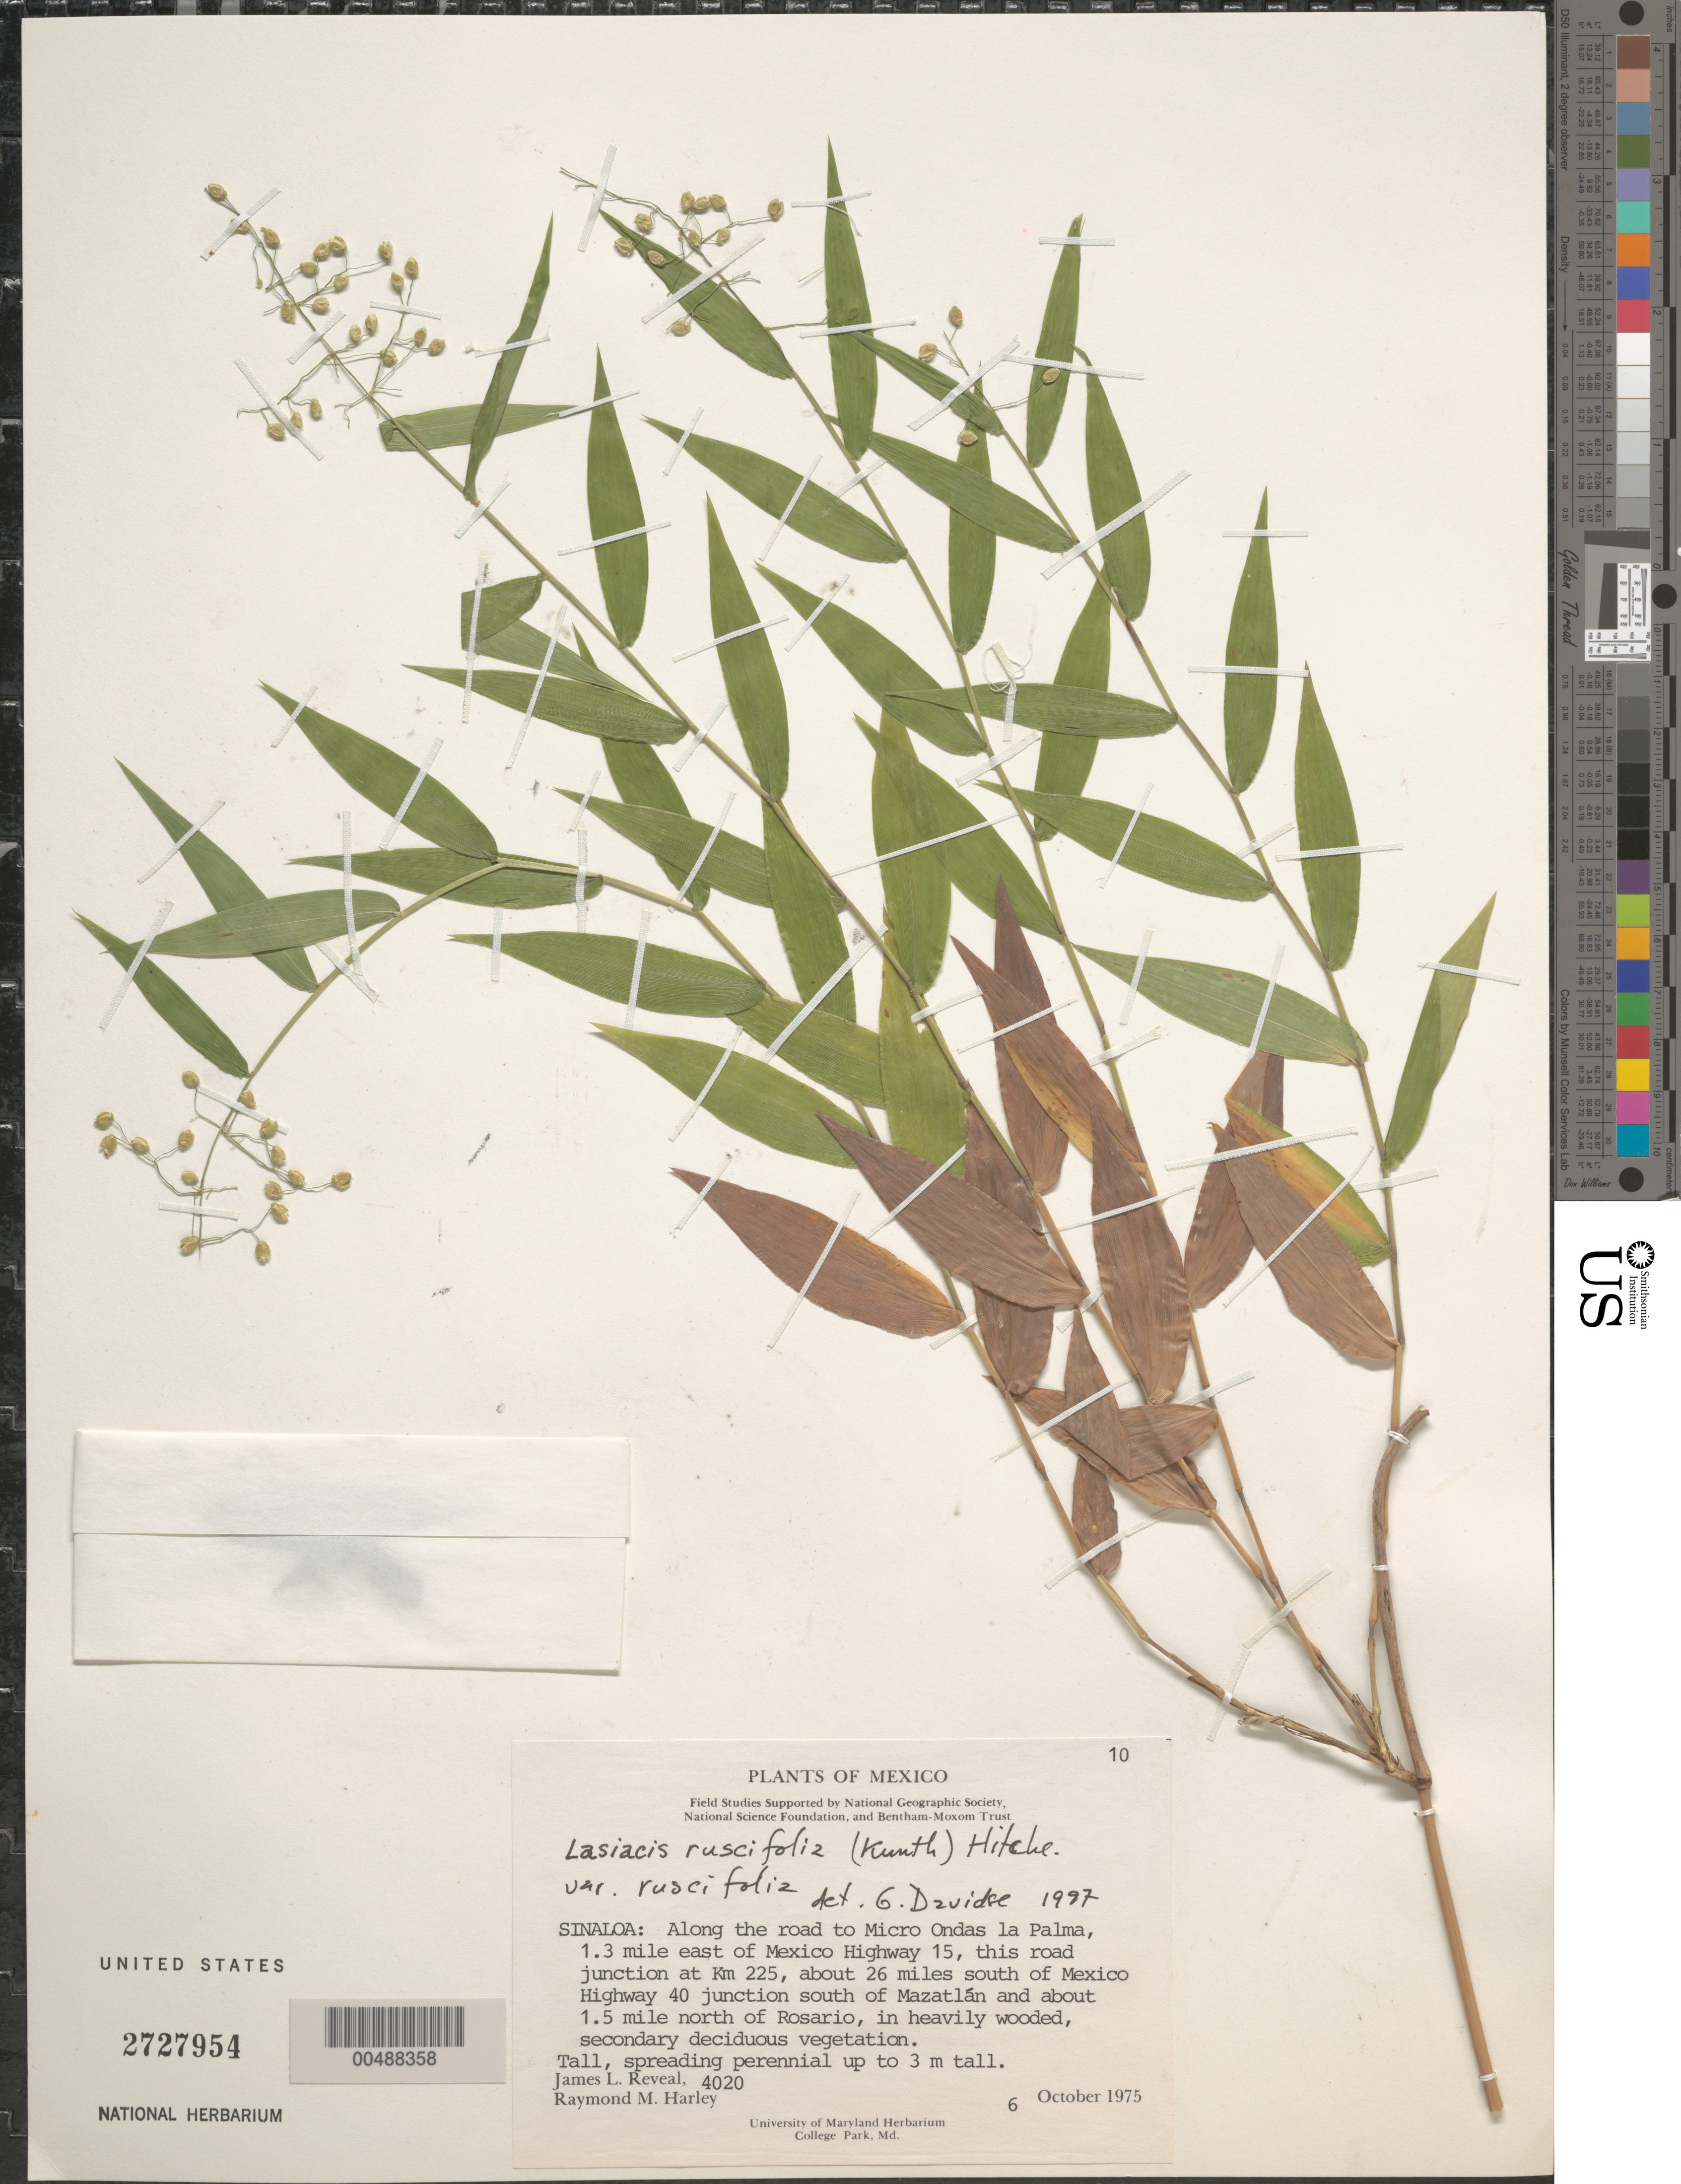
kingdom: Plantae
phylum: Tracheophyta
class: Liliopsida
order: Poales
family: Poaceae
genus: Lasiacis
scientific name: Lasiacis ruscifolia var. ruscifolia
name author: (Kunth) Hitchc.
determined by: Davidse, Gerrit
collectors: J. L. Reveal & R. M. Harley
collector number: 4020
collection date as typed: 6 Oct 1975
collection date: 1975-10-06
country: Mexico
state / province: Sinaloa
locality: Along the rd to Micro Ondas la Palma, 1.3 mi E of Mex Hwy 15, this rd jct at km 225, ca 26 mi S of Mex Hwy 40 jct S of Mazatl...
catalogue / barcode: US 2727954